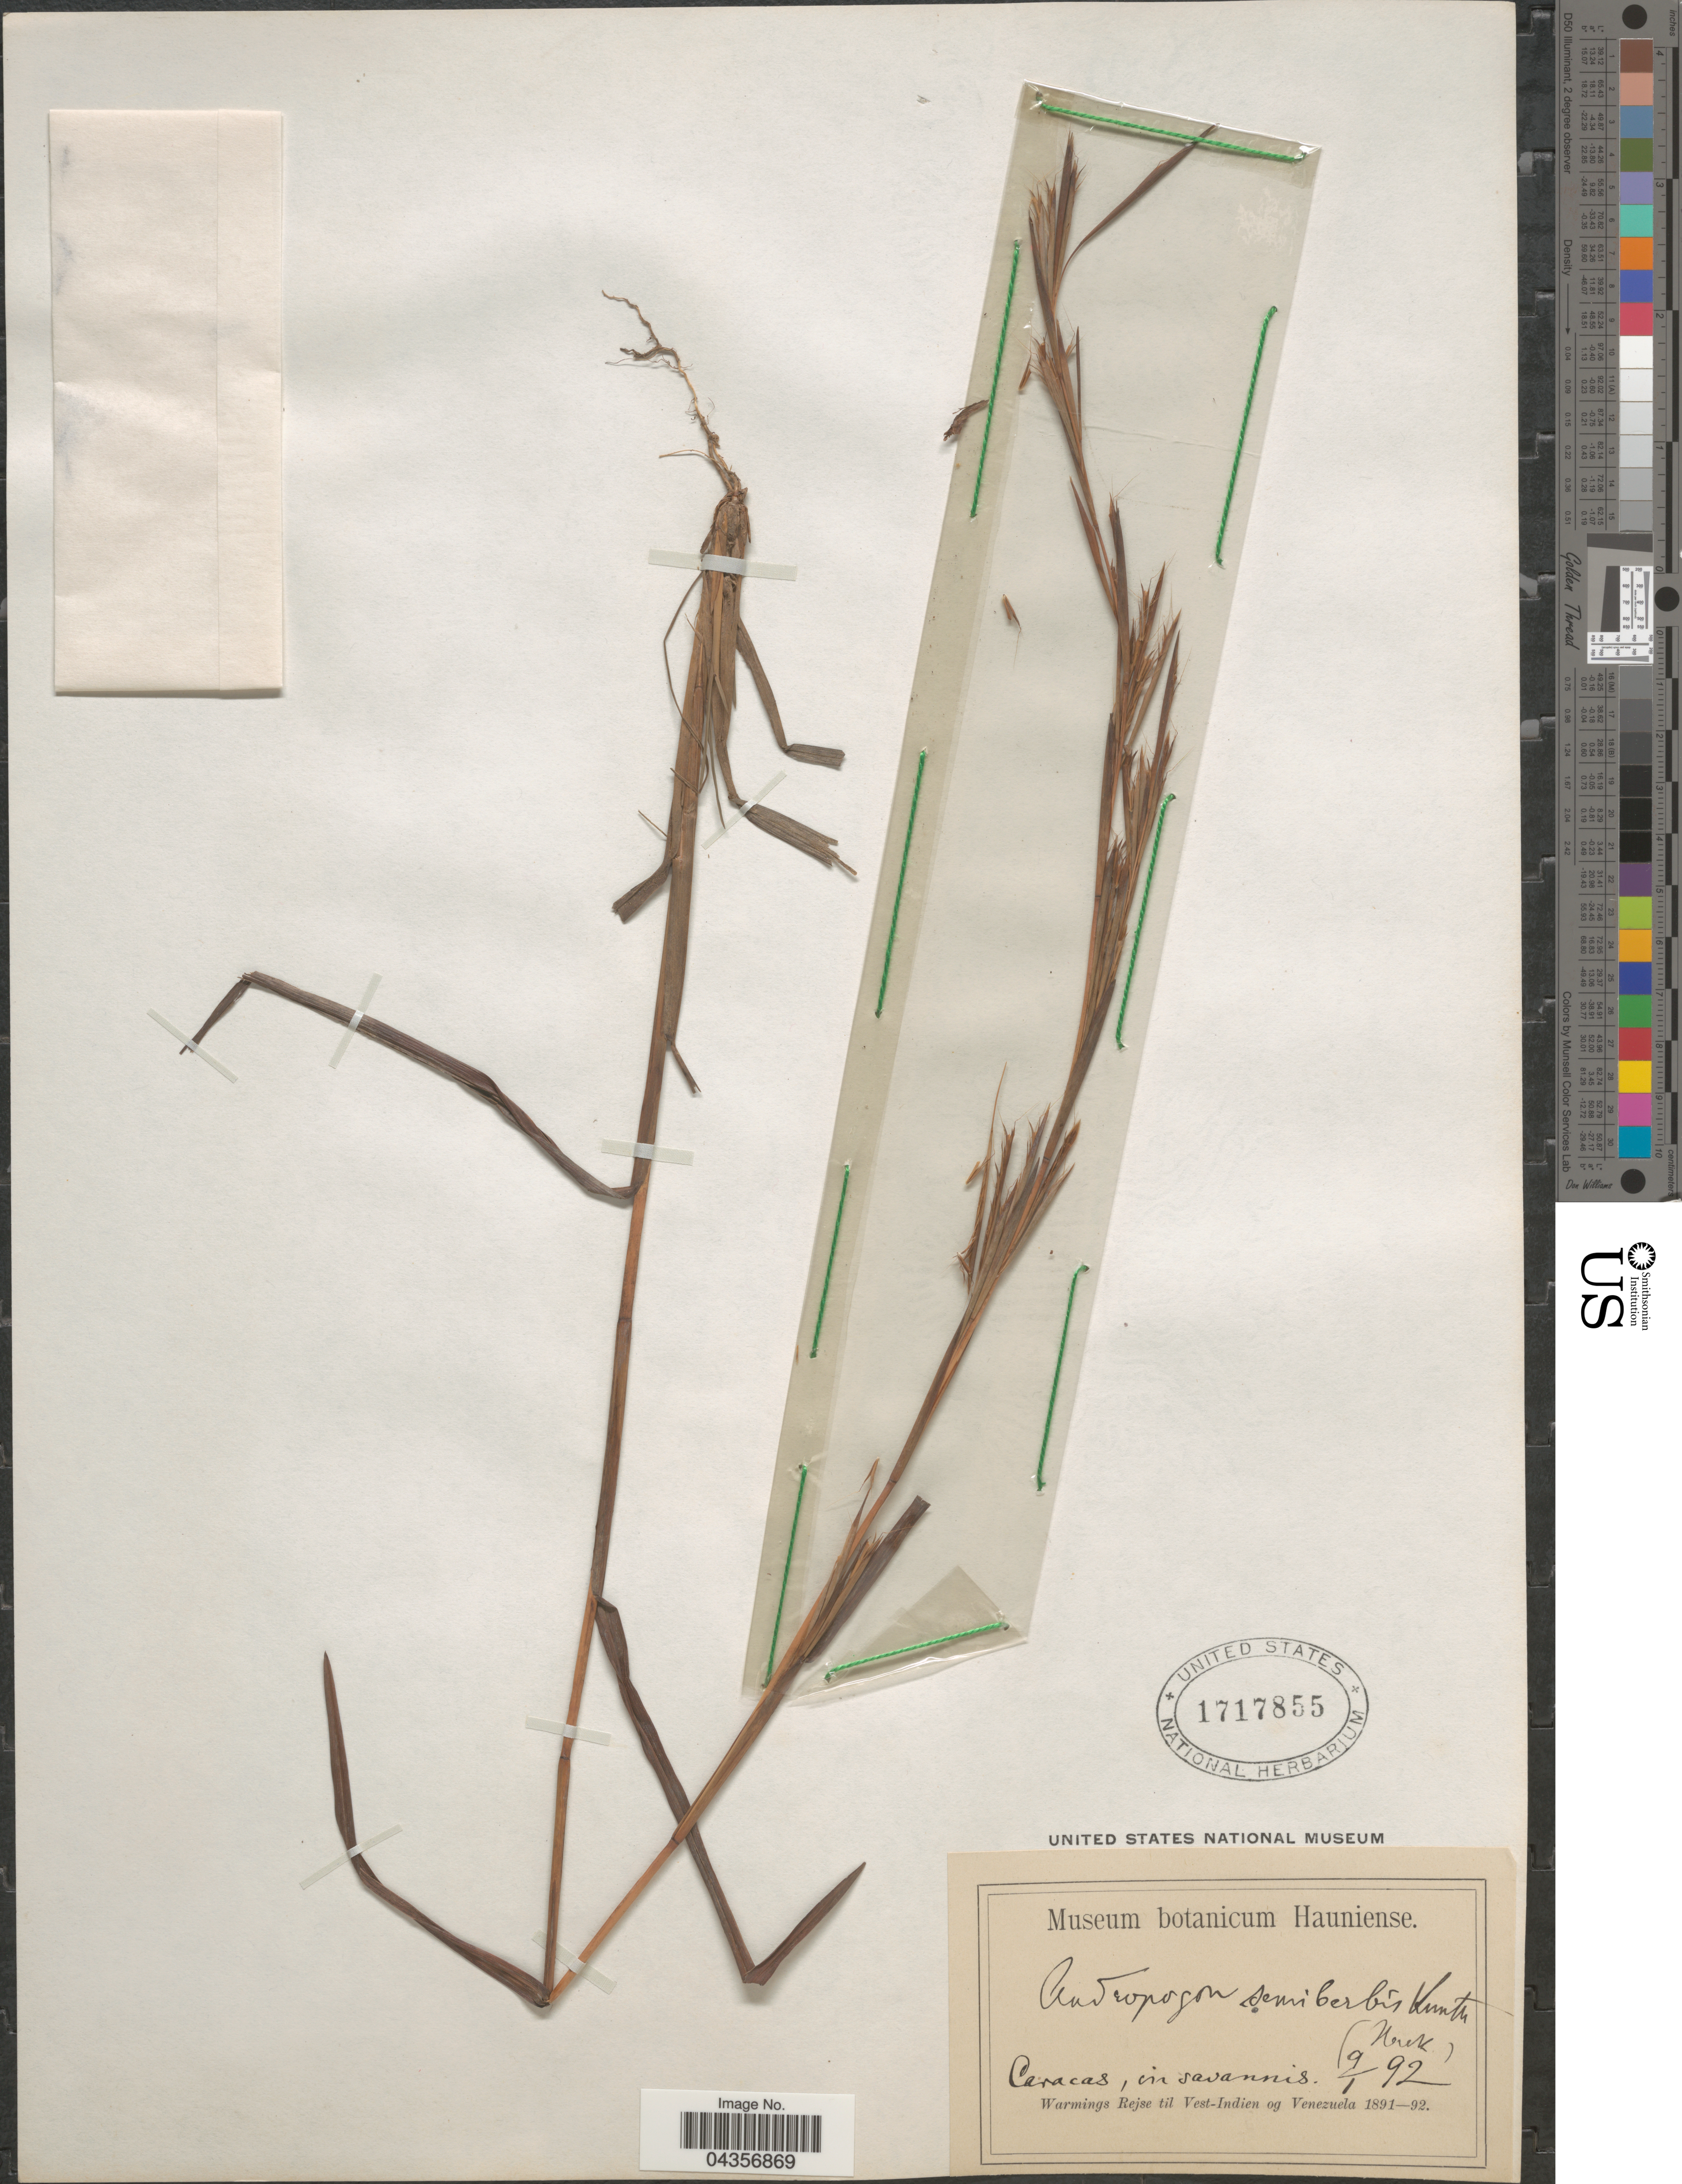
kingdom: Plantae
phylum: Tracheophyta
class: Liliopsida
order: Poales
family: Poaceae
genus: Schizachyrium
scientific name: Schizachyrium sanguineum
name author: (Retz.) Alston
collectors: -. Warmings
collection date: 1892-01-09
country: Venezuela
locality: Rejse til Vest-Indien og Venezuela 1891-92. Caracas.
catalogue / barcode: US 1717855